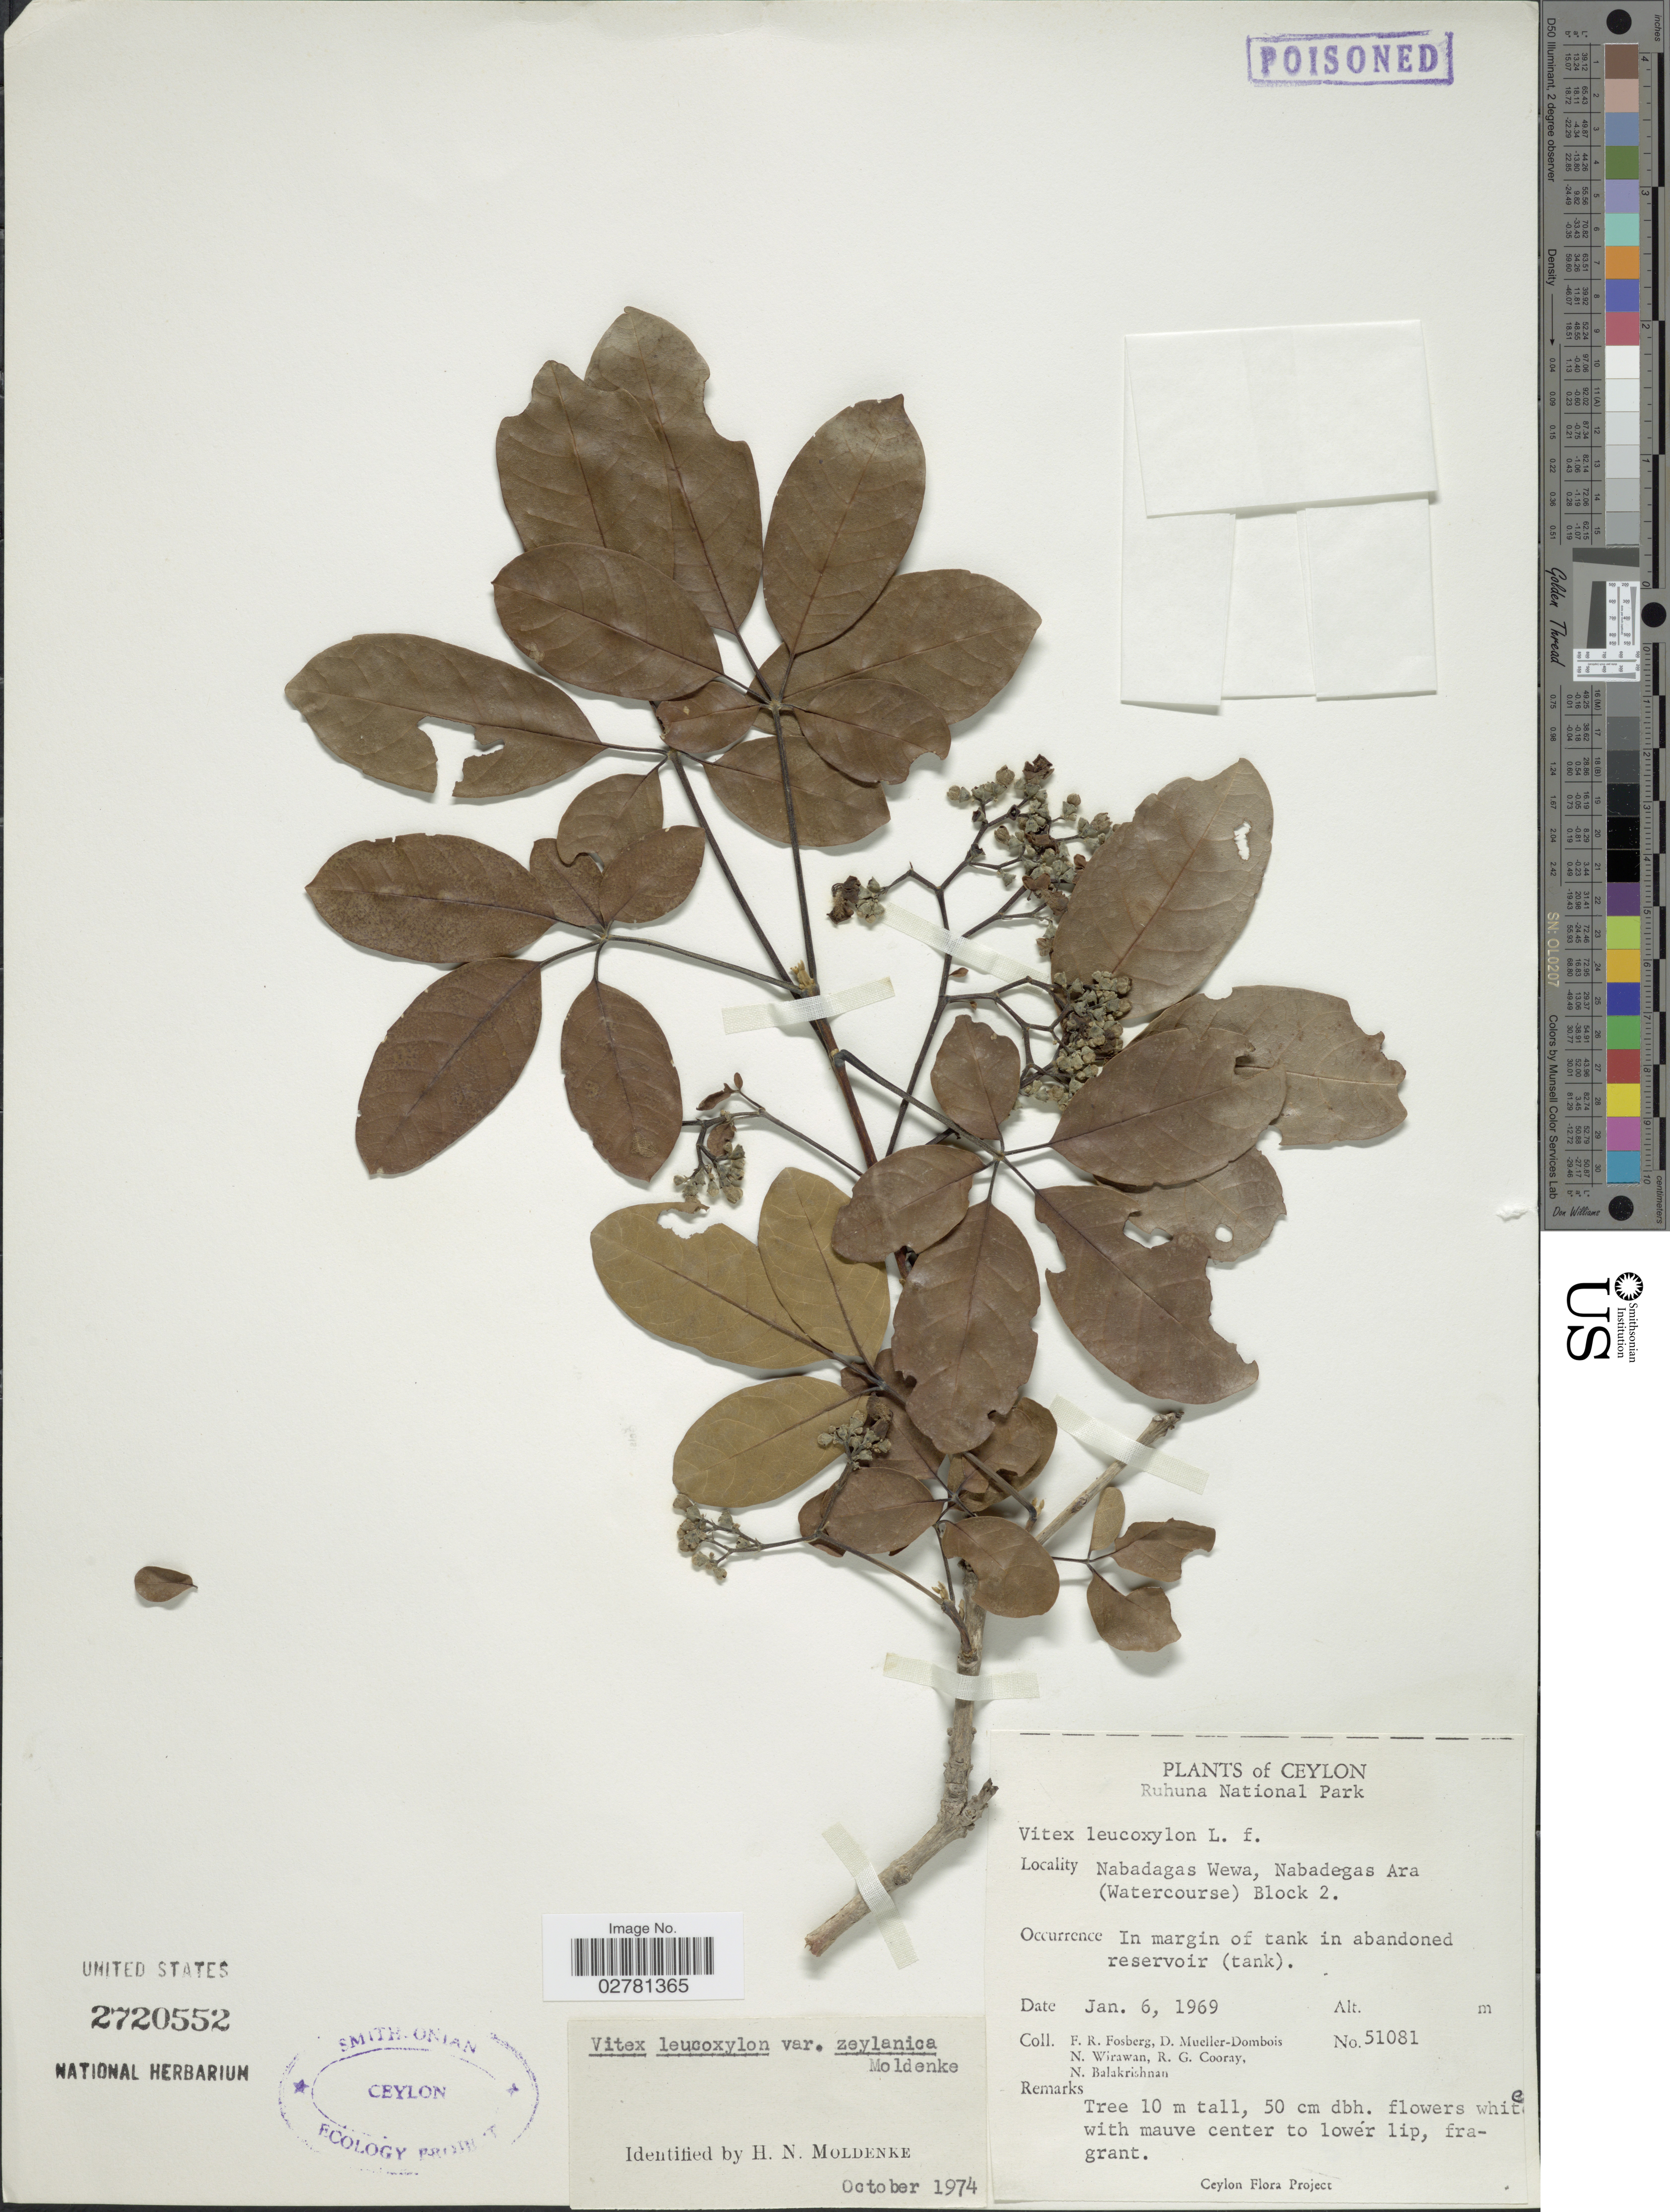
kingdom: Plantae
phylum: Tracheophyta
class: Magnoliopsida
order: Lamiales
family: Lamiaceae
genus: Vitex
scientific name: Vitex leucoxylon var. zeylanica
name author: Moldenke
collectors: F. R. Fosberg, D. Mueller-Dombois, N. Wirawan, R. Cooray & N. Balakrishnan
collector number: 51081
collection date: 1969-01-06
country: Sri Lanka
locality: Ceylon. Ruhuna National Park. Nabadagas Wewa, Nabadegas Ara (Watercourse) Block 2.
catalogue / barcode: US 2720552